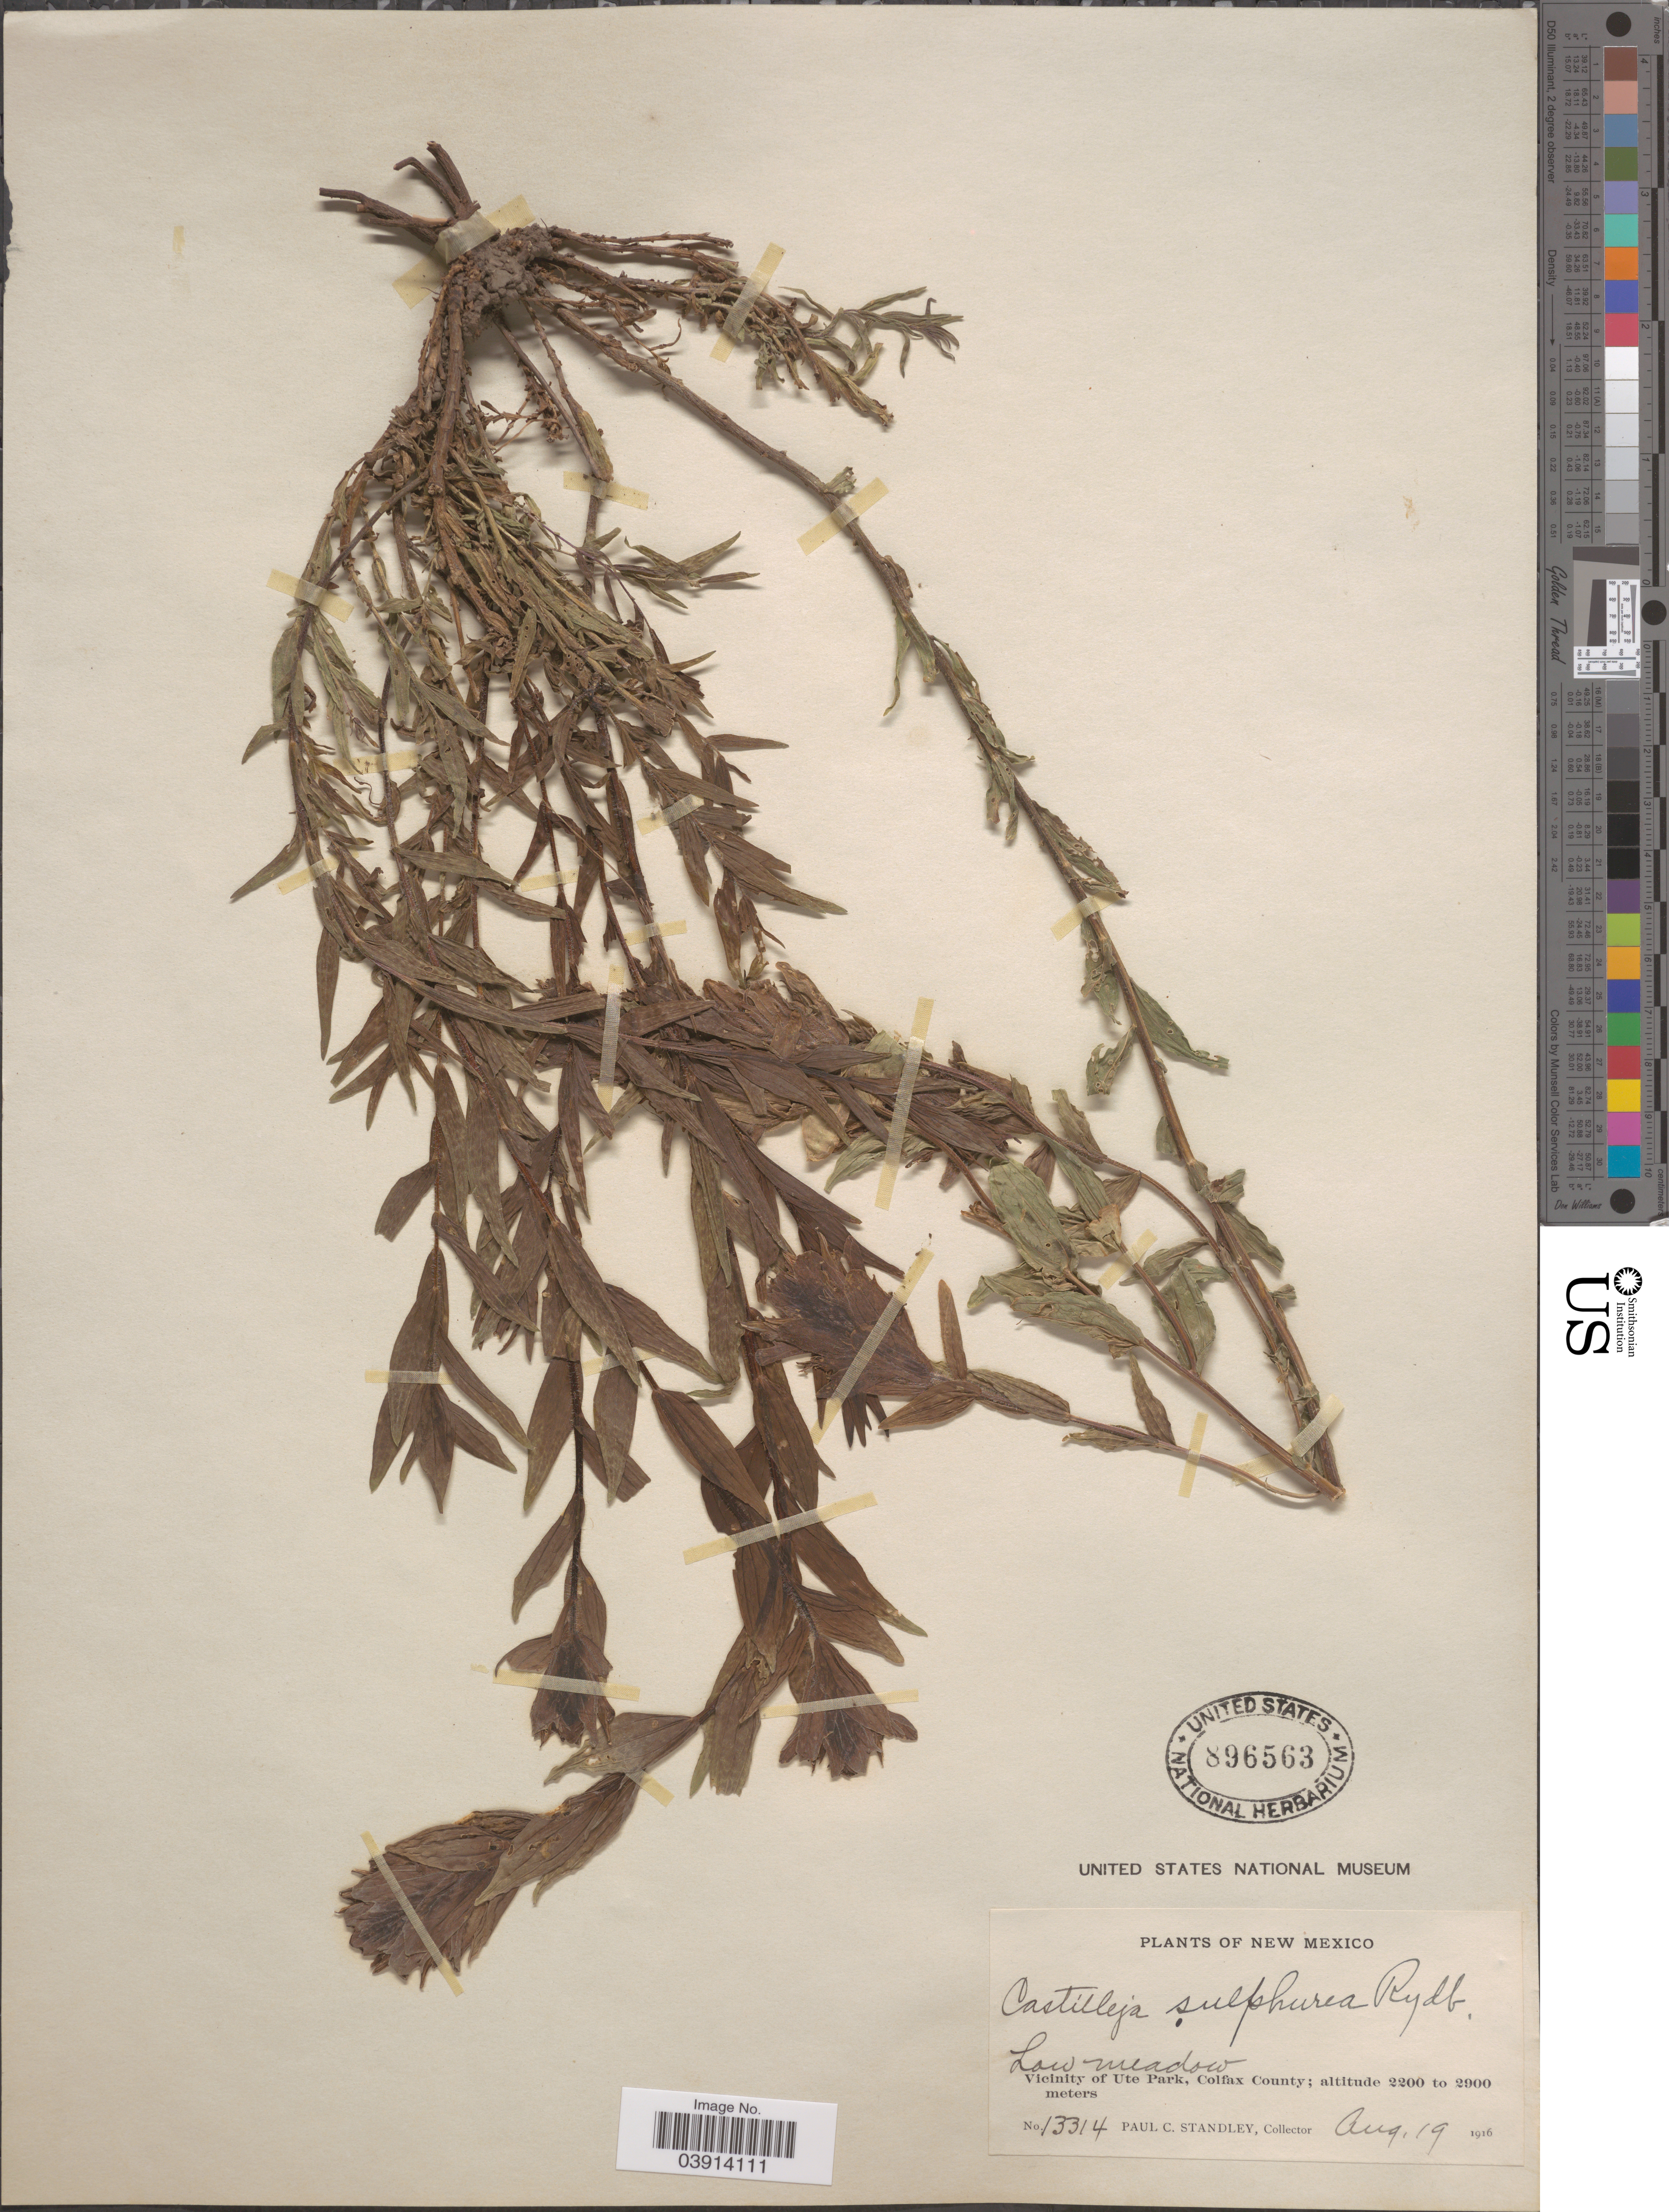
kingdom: Plantae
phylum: Tracheophyta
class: Magnoliopsida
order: Lamiales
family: Orobanchaceae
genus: Castilleja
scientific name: Castilleja septentrionalis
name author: Lindl.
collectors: P. C. Standley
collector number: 13314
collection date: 1916-08-19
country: United States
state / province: New Mexico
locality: Vicinity of Ute Park, Colfax County.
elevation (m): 2200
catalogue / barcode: US 896563